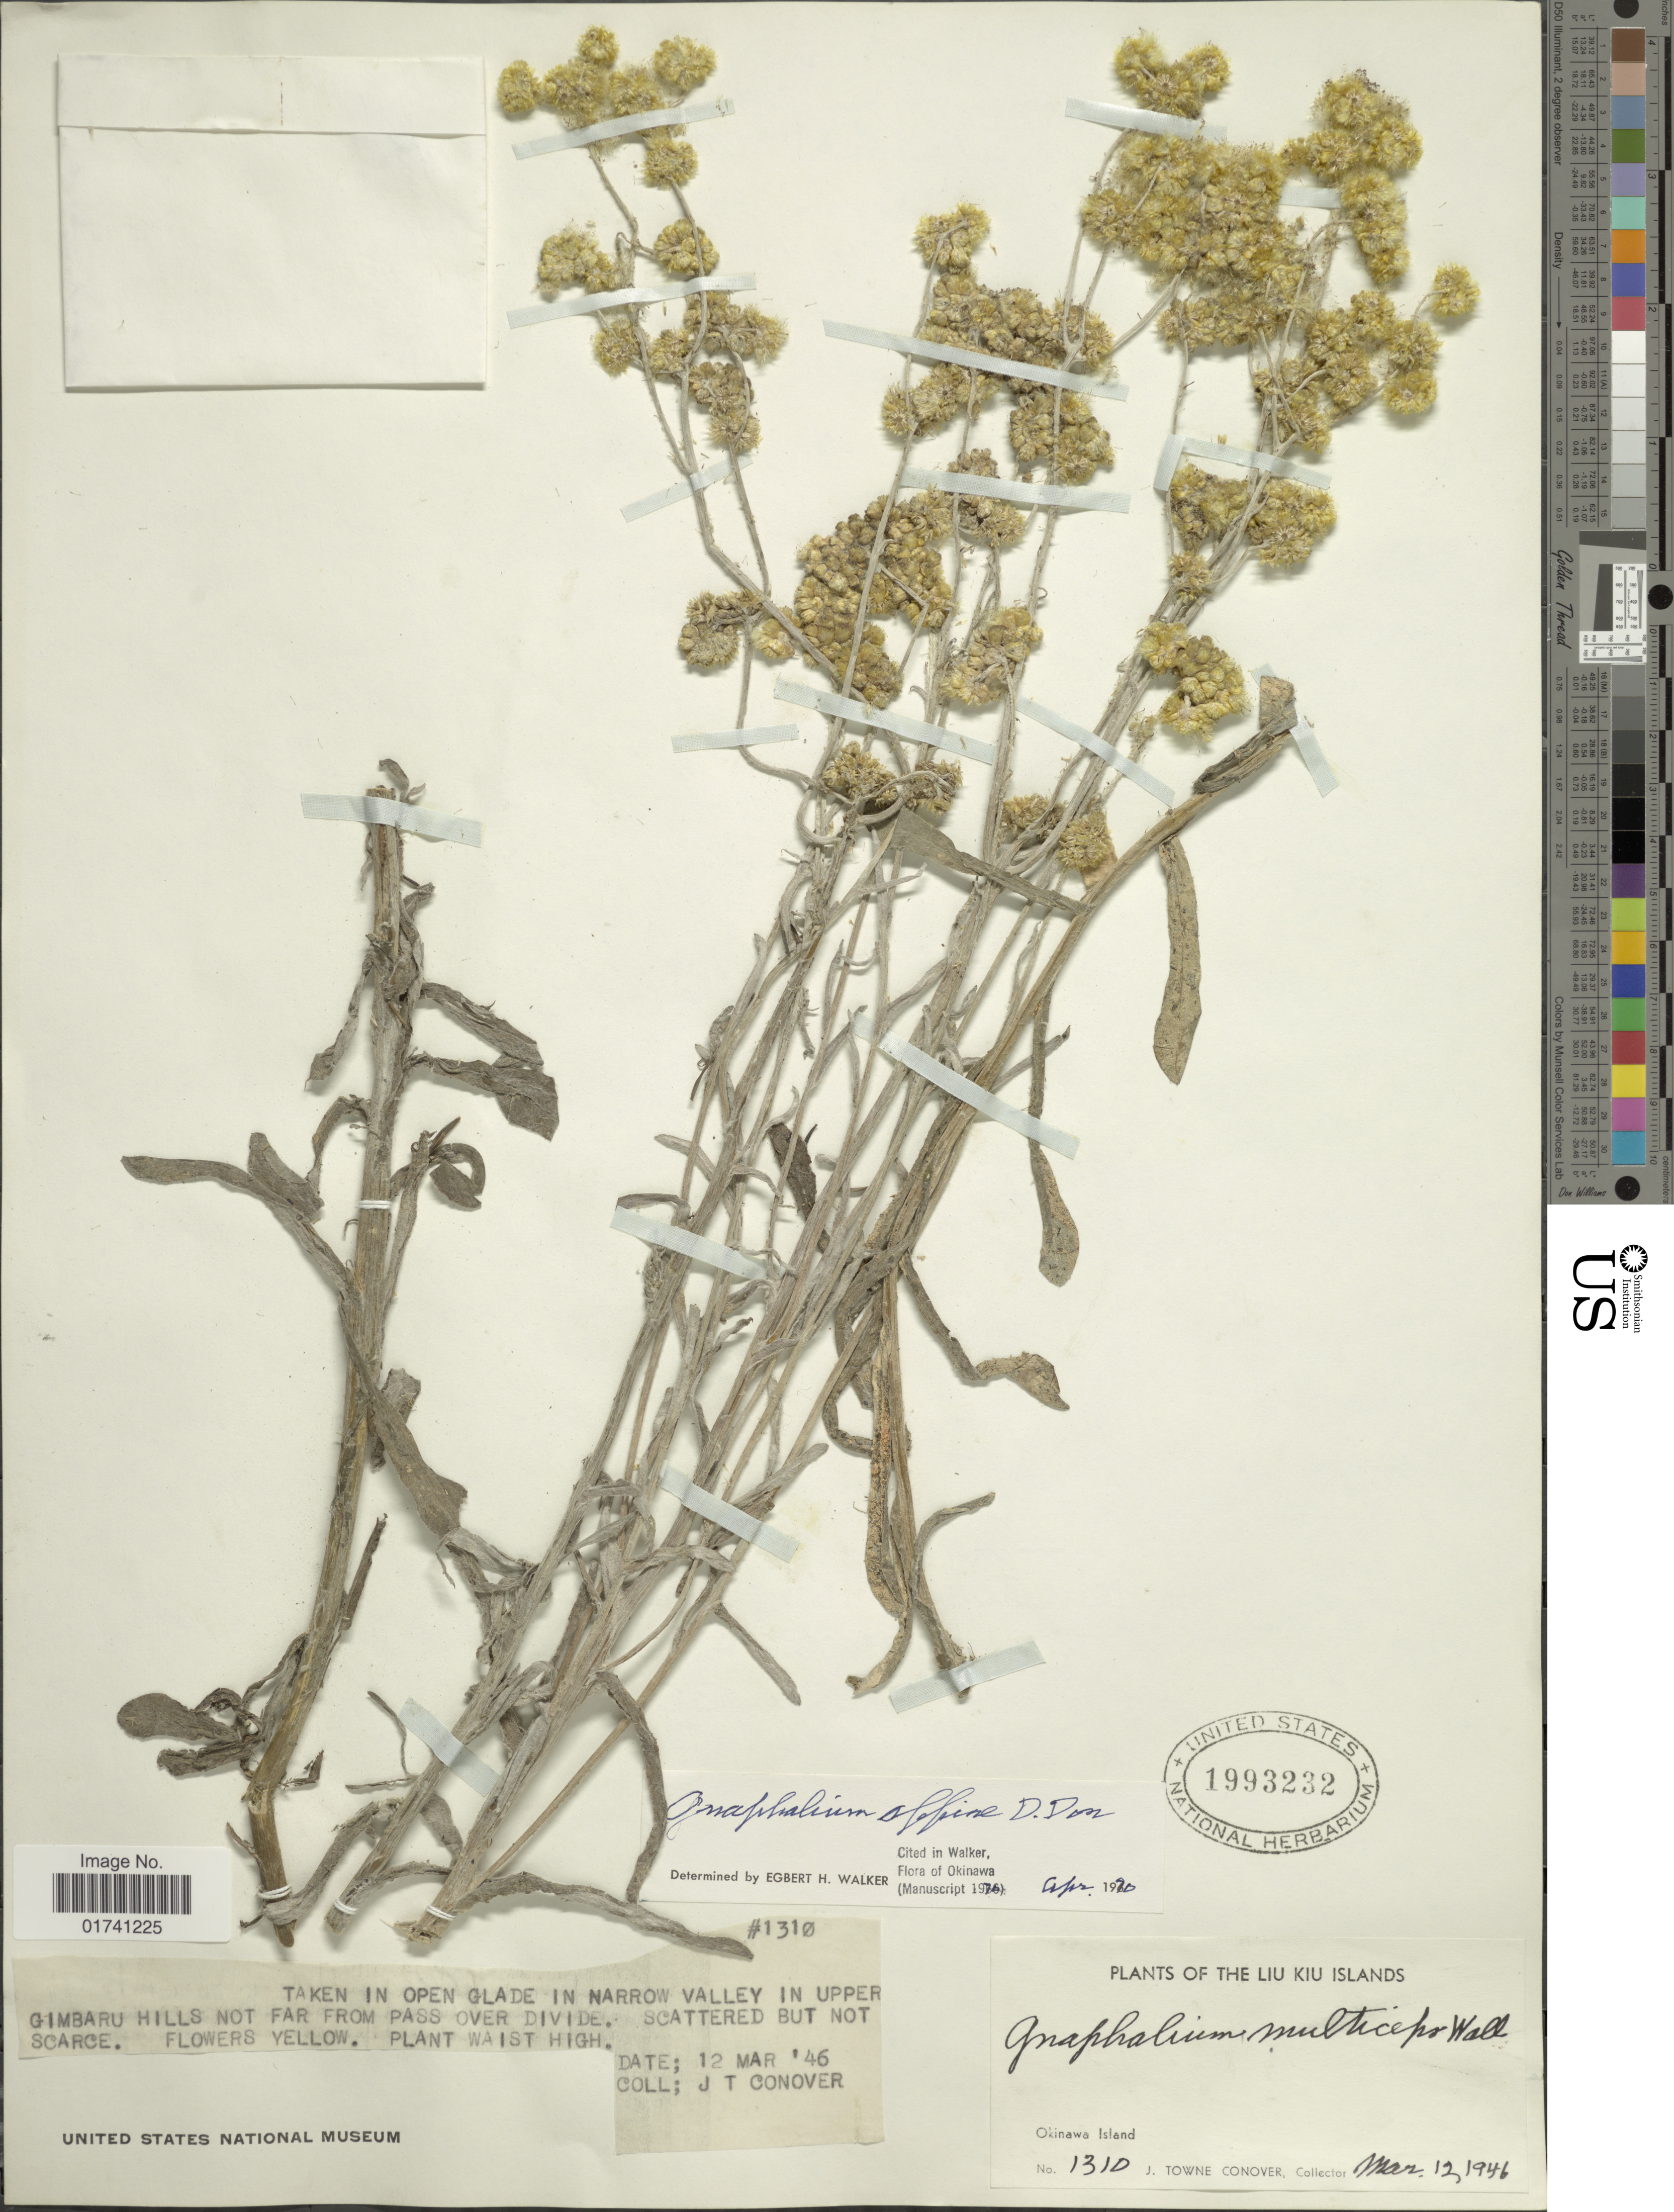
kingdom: Plantae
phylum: Tracheophyta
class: Magnoliopsida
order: Asterales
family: Asteraceae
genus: Laphangium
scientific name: Laphangium affine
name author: (D. Don) Tzvelev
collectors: J. T. Conover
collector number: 1310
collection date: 1946-03-13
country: Japan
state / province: Okinawa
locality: Okinawa Island. Liu Kiu islands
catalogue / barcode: US 1993232